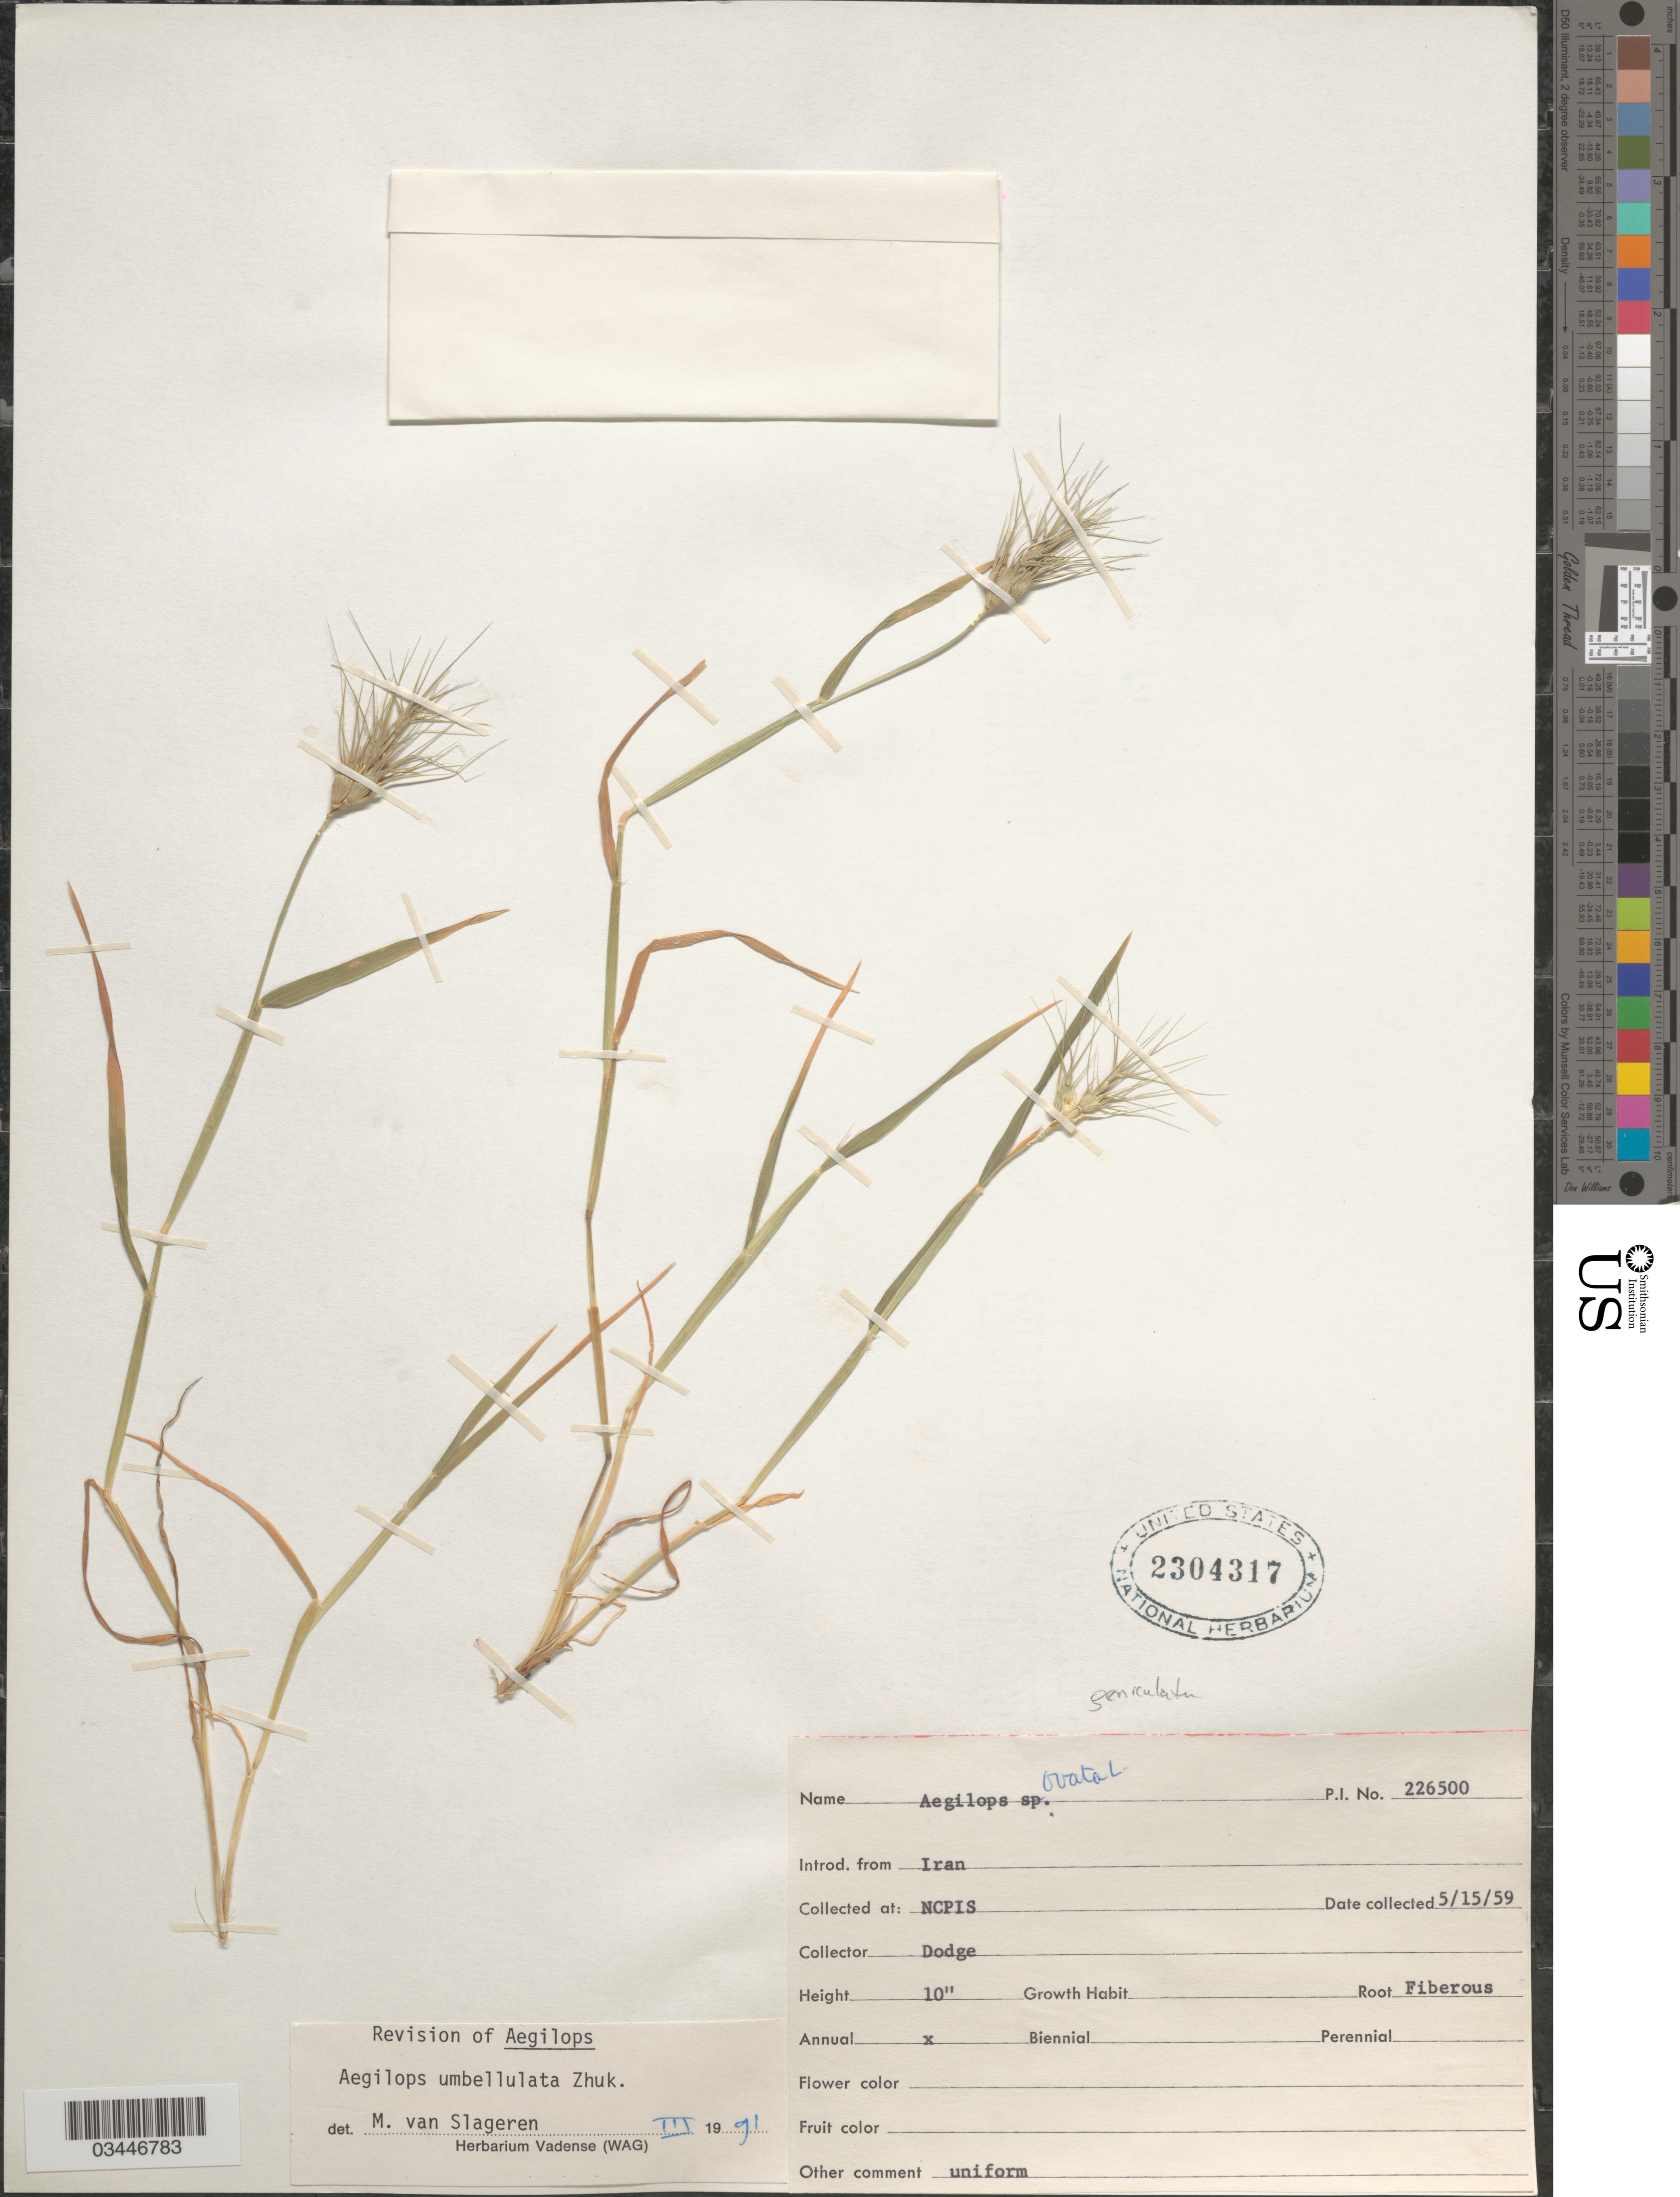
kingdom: Plantae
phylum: Tracheophyta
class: Liliopsida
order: Poales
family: Poaceae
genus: Aegilops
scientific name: Aegilops umbellulata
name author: Zhuk.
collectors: -. Dodge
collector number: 226500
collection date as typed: Transcribed d/m/y: 15/5/59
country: United States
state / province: Iowa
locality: NCPIS.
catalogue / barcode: US 2304317